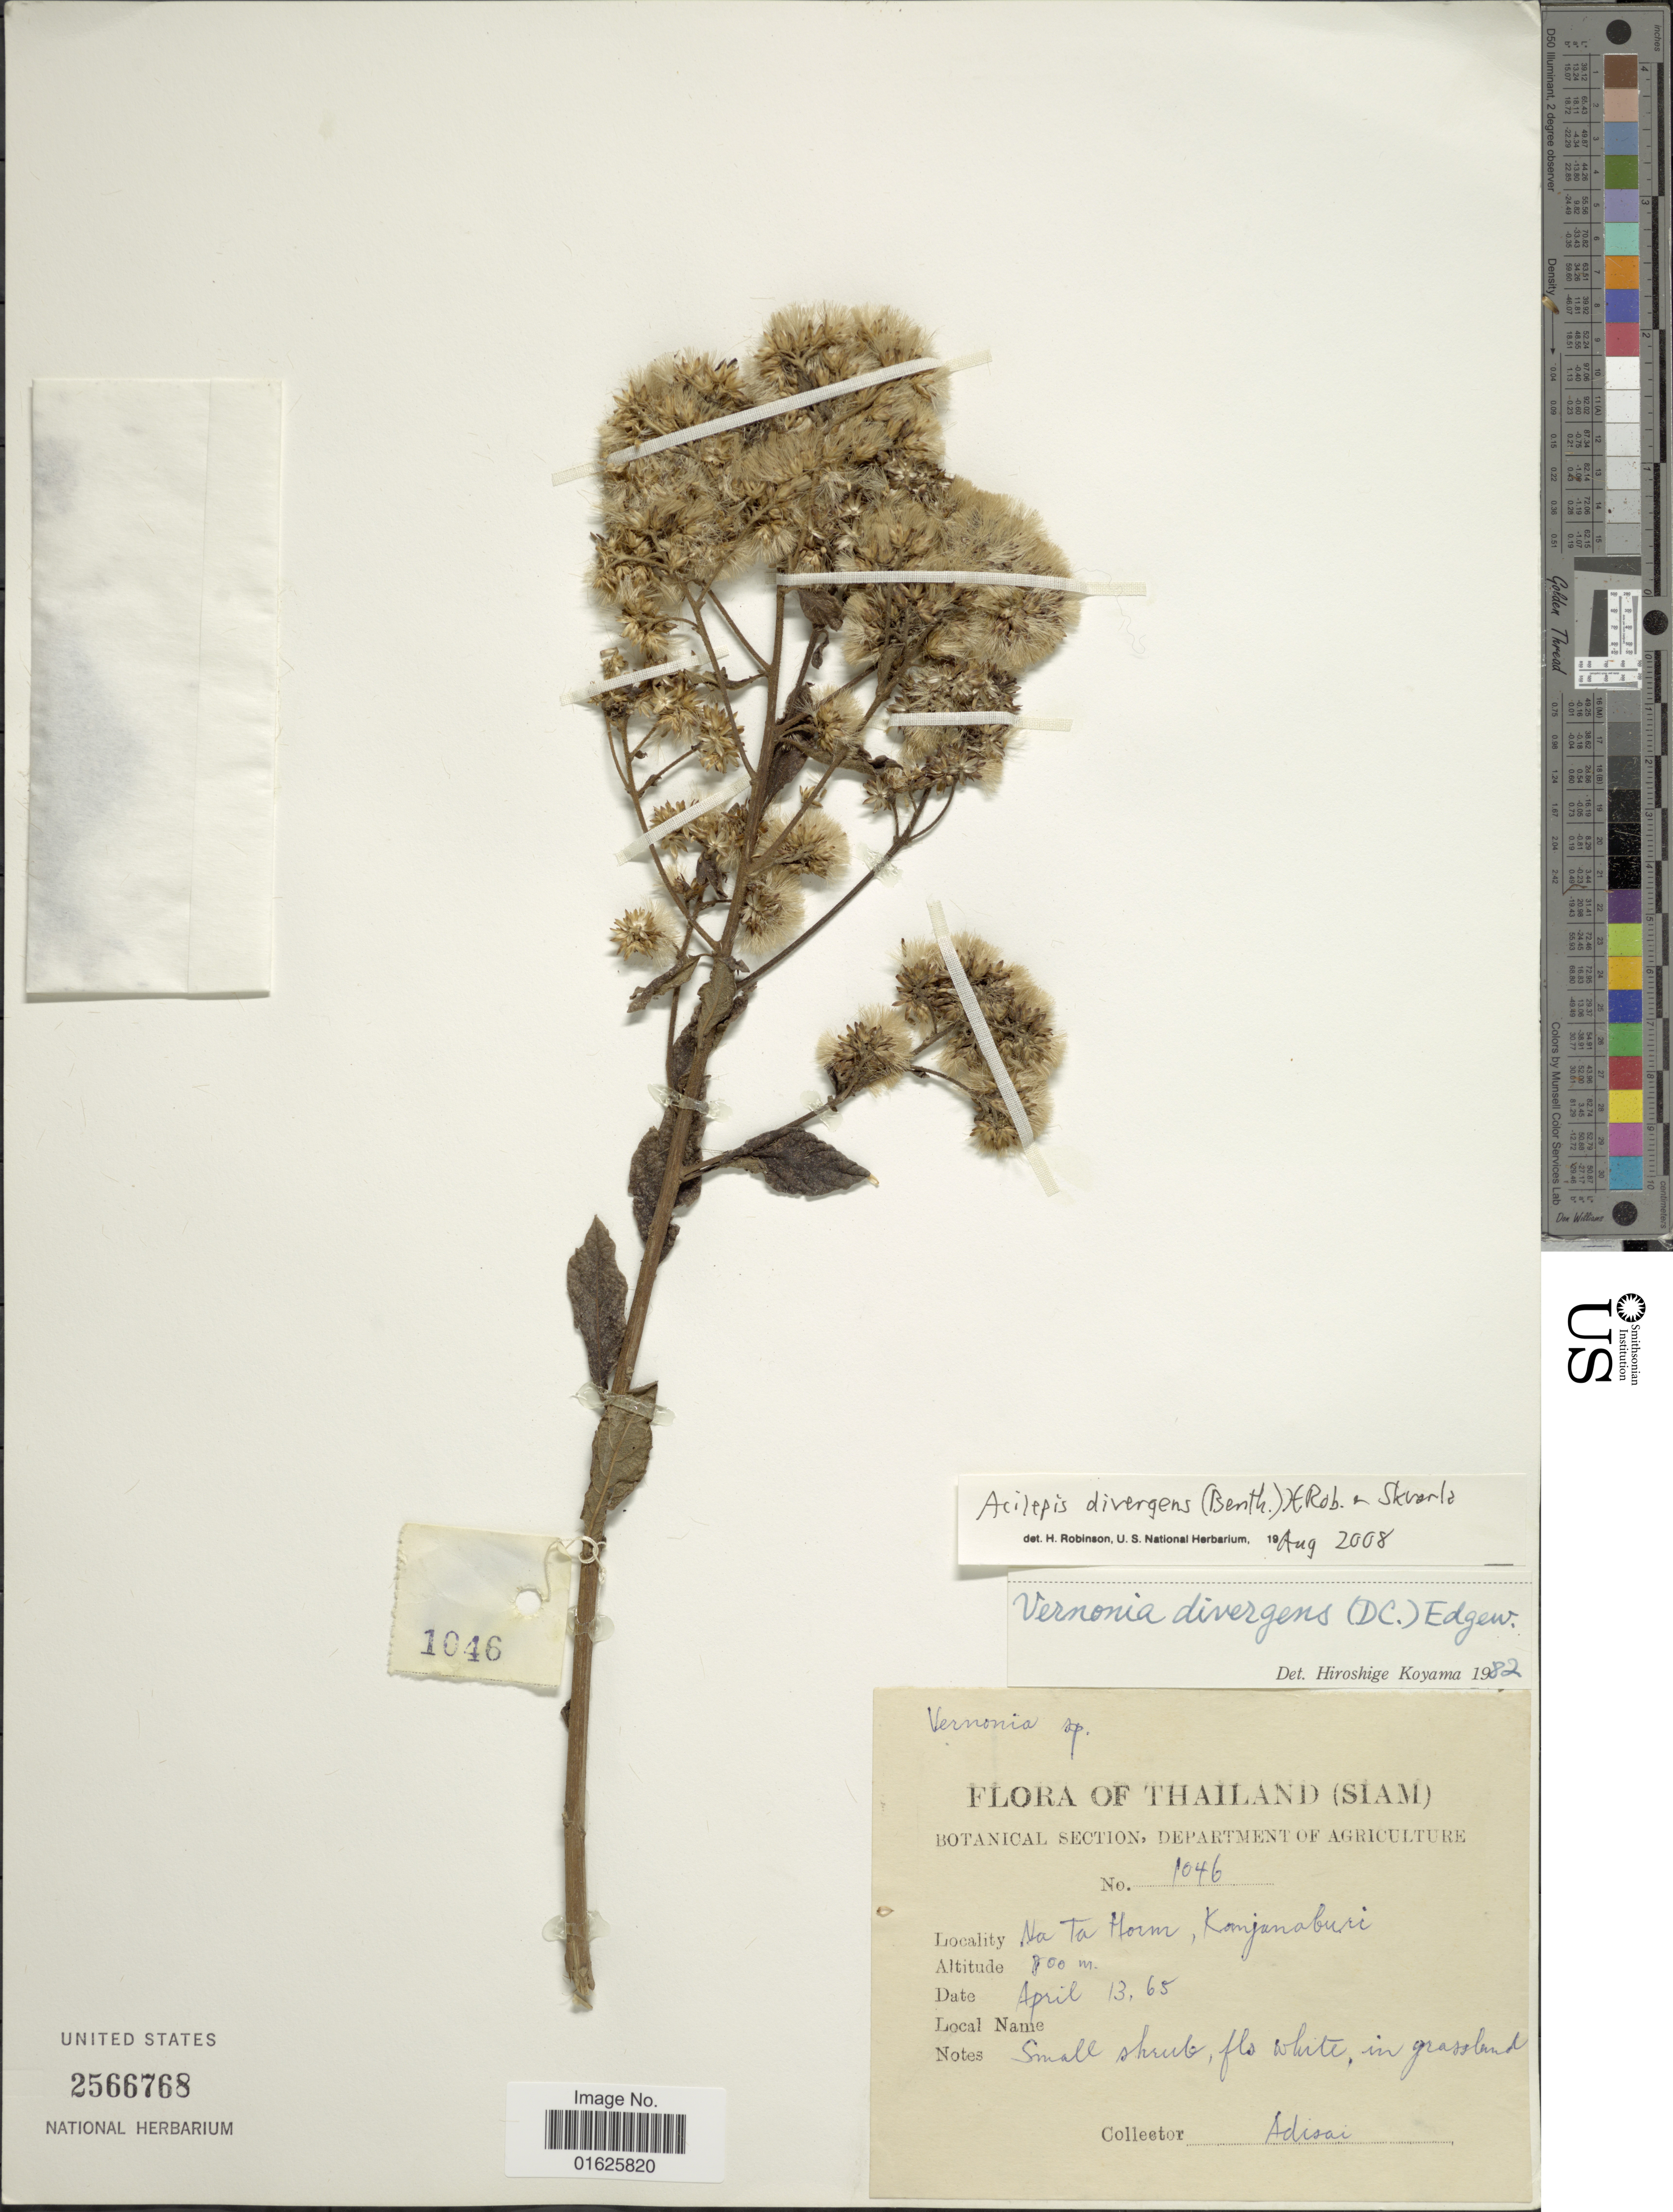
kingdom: Plantae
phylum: Tracheophyta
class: Magnoliopsida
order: Asterales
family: Asteraceae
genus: Acilepis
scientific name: Acilepis divergens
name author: (Roxb.) H. Rob. & Skvarla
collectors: Adisai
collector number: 1046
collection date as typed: Transcribed d/m/y: 13/4/65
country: Thailand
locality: (Siam), na Ta Houn, Komjanaburi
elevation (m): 800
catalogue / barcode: US 2566768